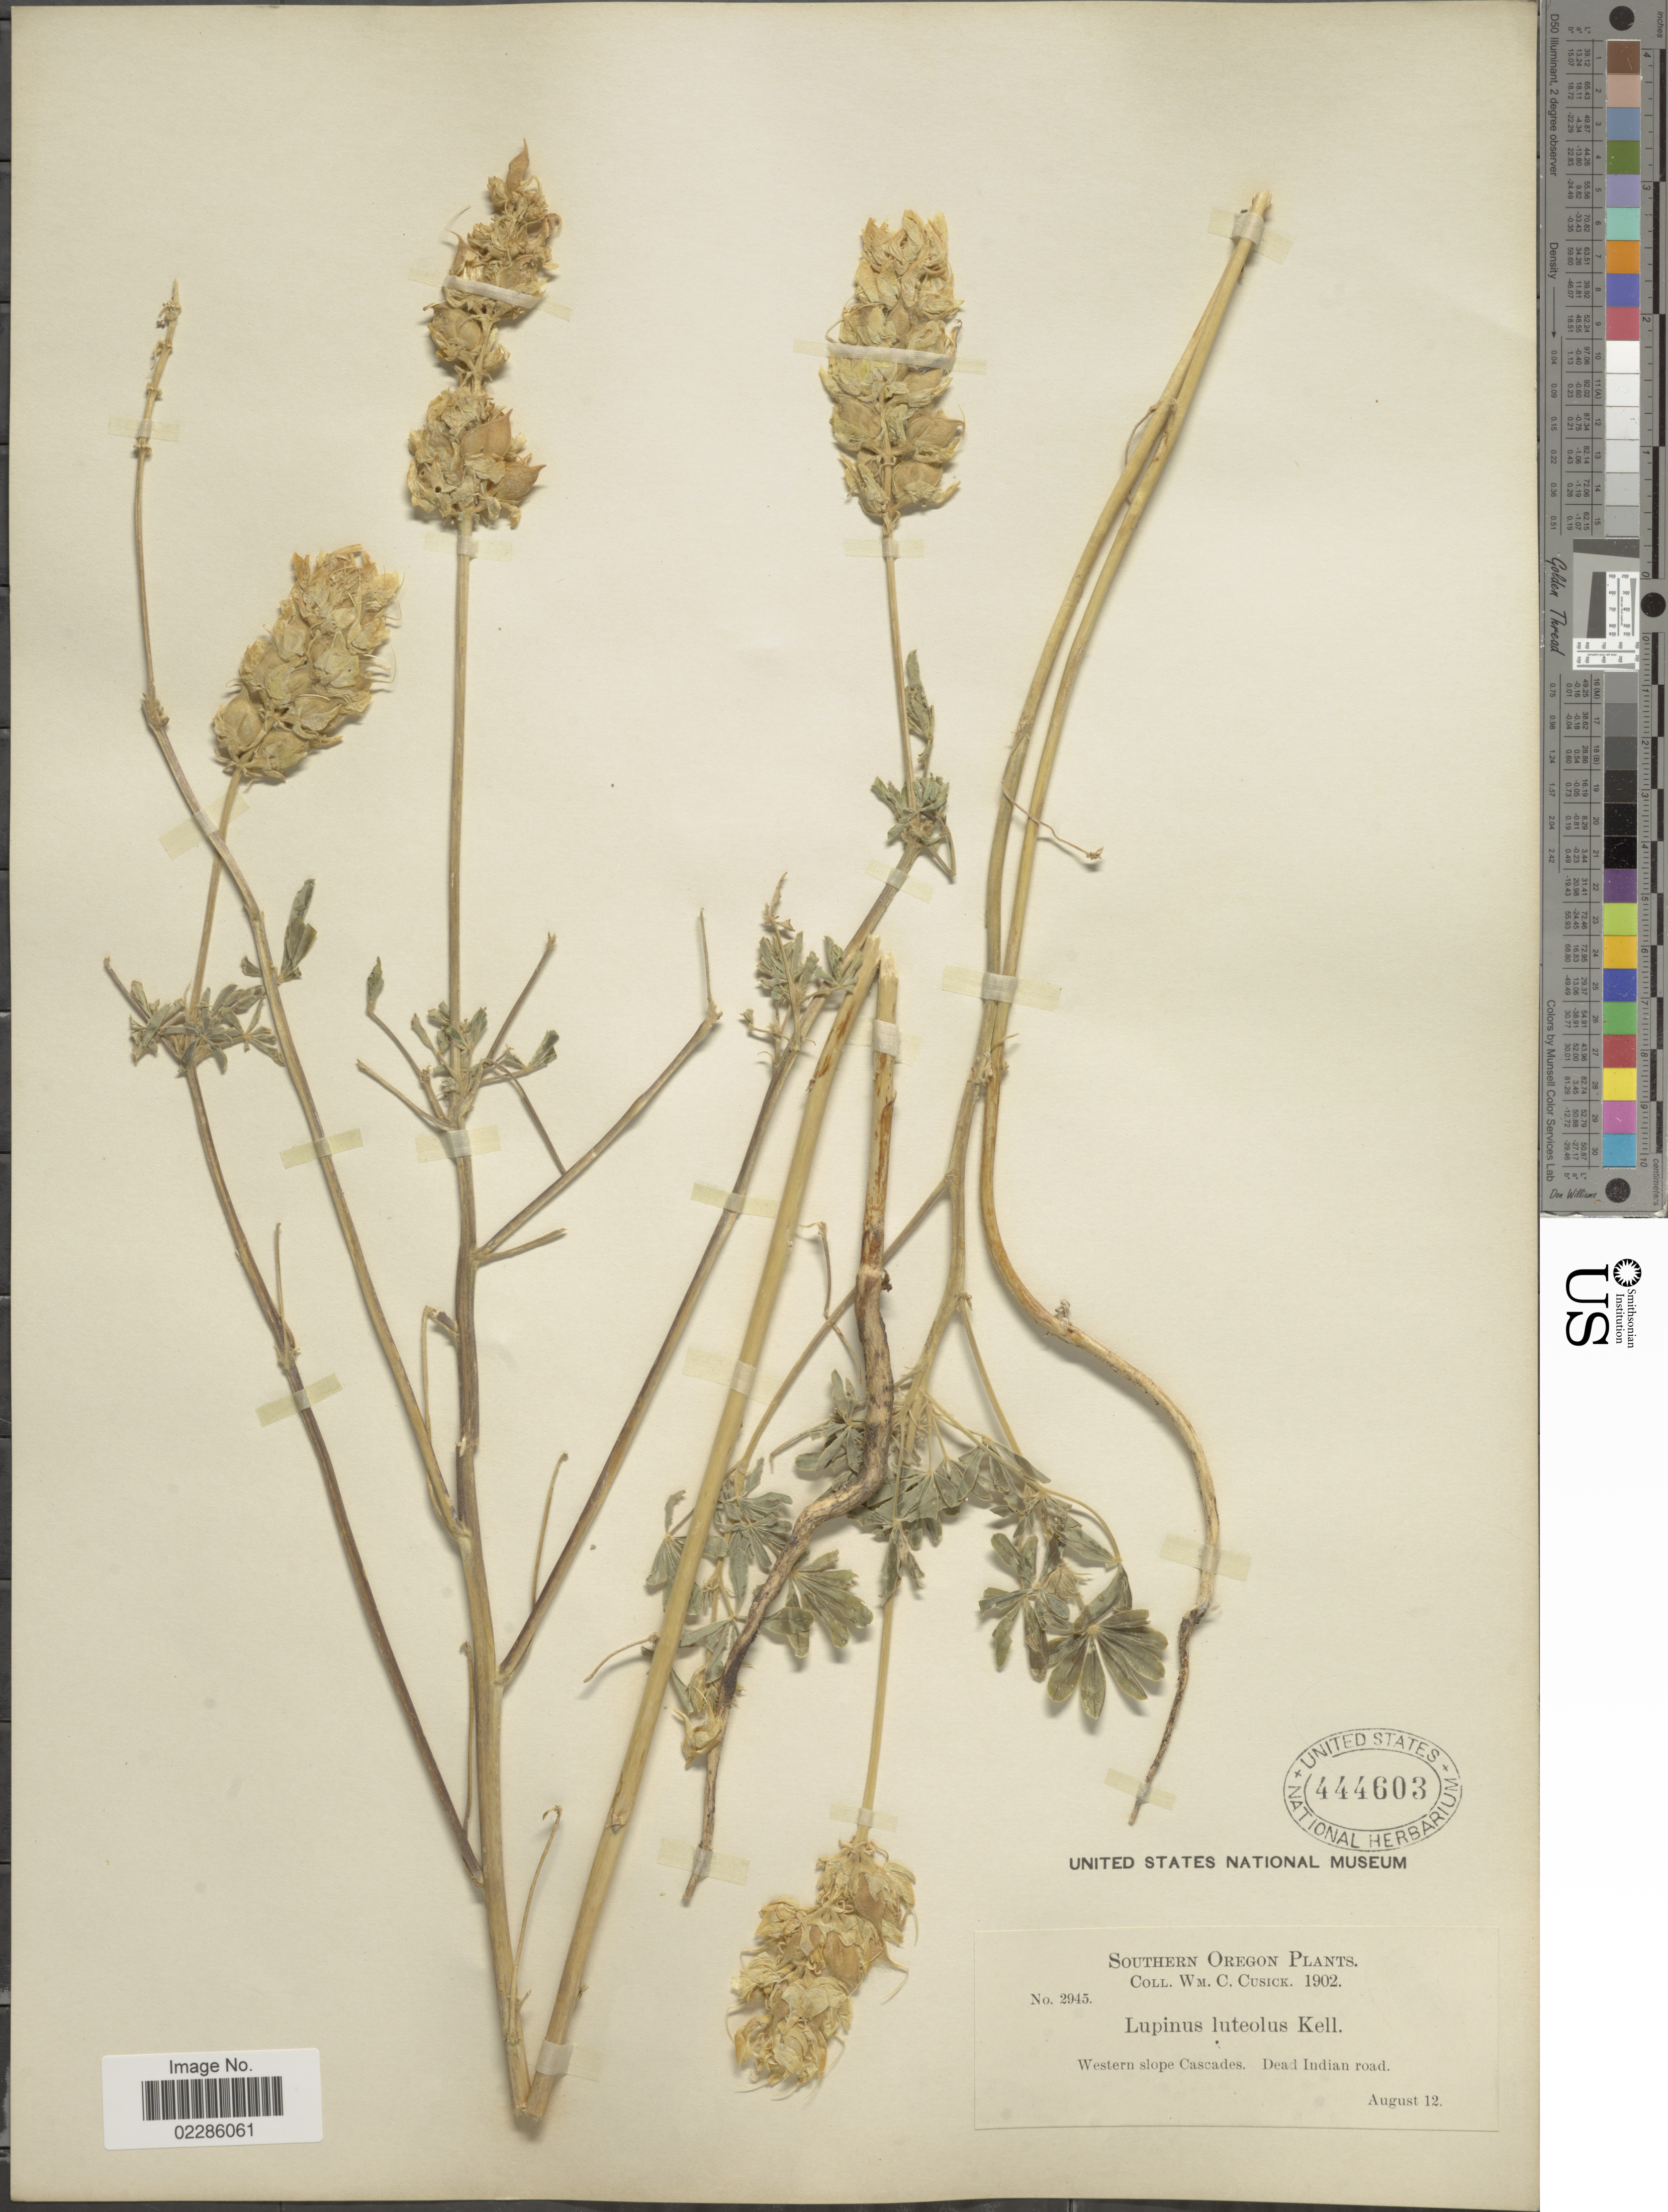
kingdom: Plantae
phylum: Tracheophyta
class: Magnoliopsida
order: Fabales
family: Fabaceae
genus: Lupinus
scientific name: Lupinus luteolus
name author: Kellogg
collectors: W. C. Cusick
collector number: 2945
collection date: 1902-08-12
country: United States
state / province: Oregon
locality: Southern Oregon, Western slope Cascades. Dead Indian road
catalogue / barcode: US 444603